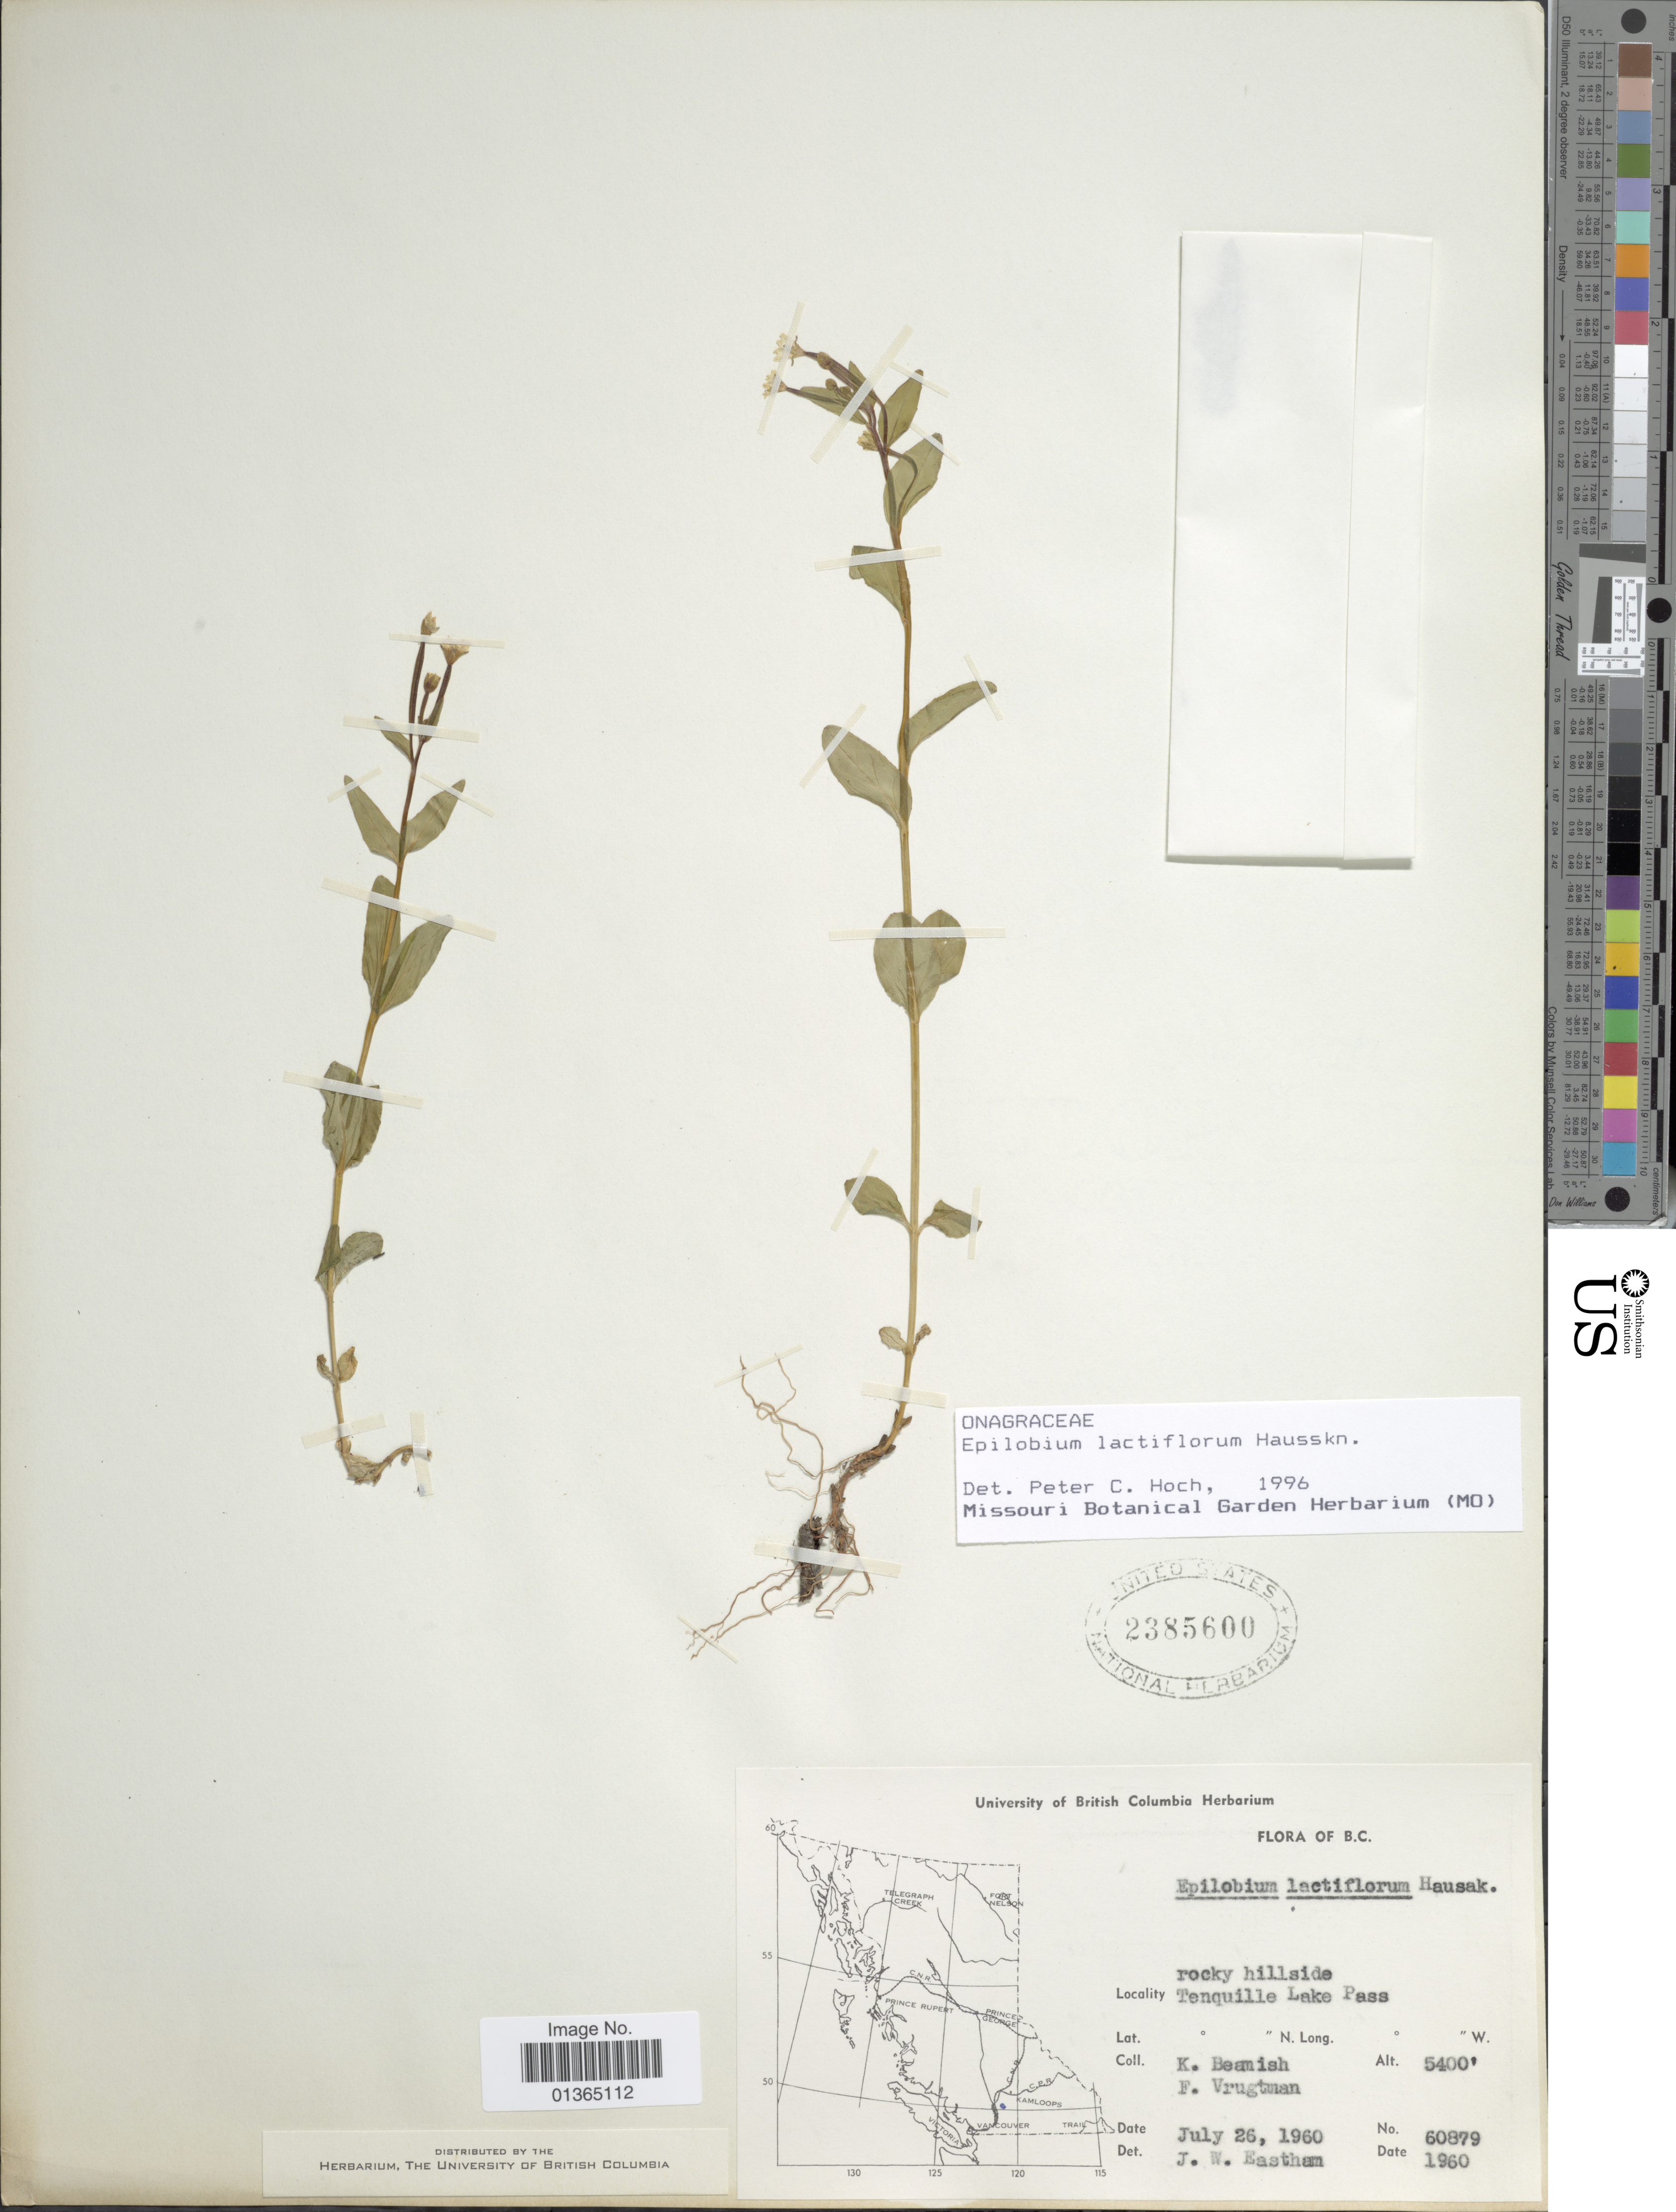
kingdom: Plantae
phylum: Tracheophyta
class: Magnoliopsida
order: Myrtales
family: Onagraceae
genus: Epilobium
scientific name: Epilobium lactiflorum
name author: Hausskn.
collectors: K. Beamish & F. Vrugtman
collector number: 60879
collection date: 1960-07-26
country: Canada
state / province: British Columbia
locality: Tenquille Lake Pass.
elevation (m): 1646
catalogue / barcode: US 2385600